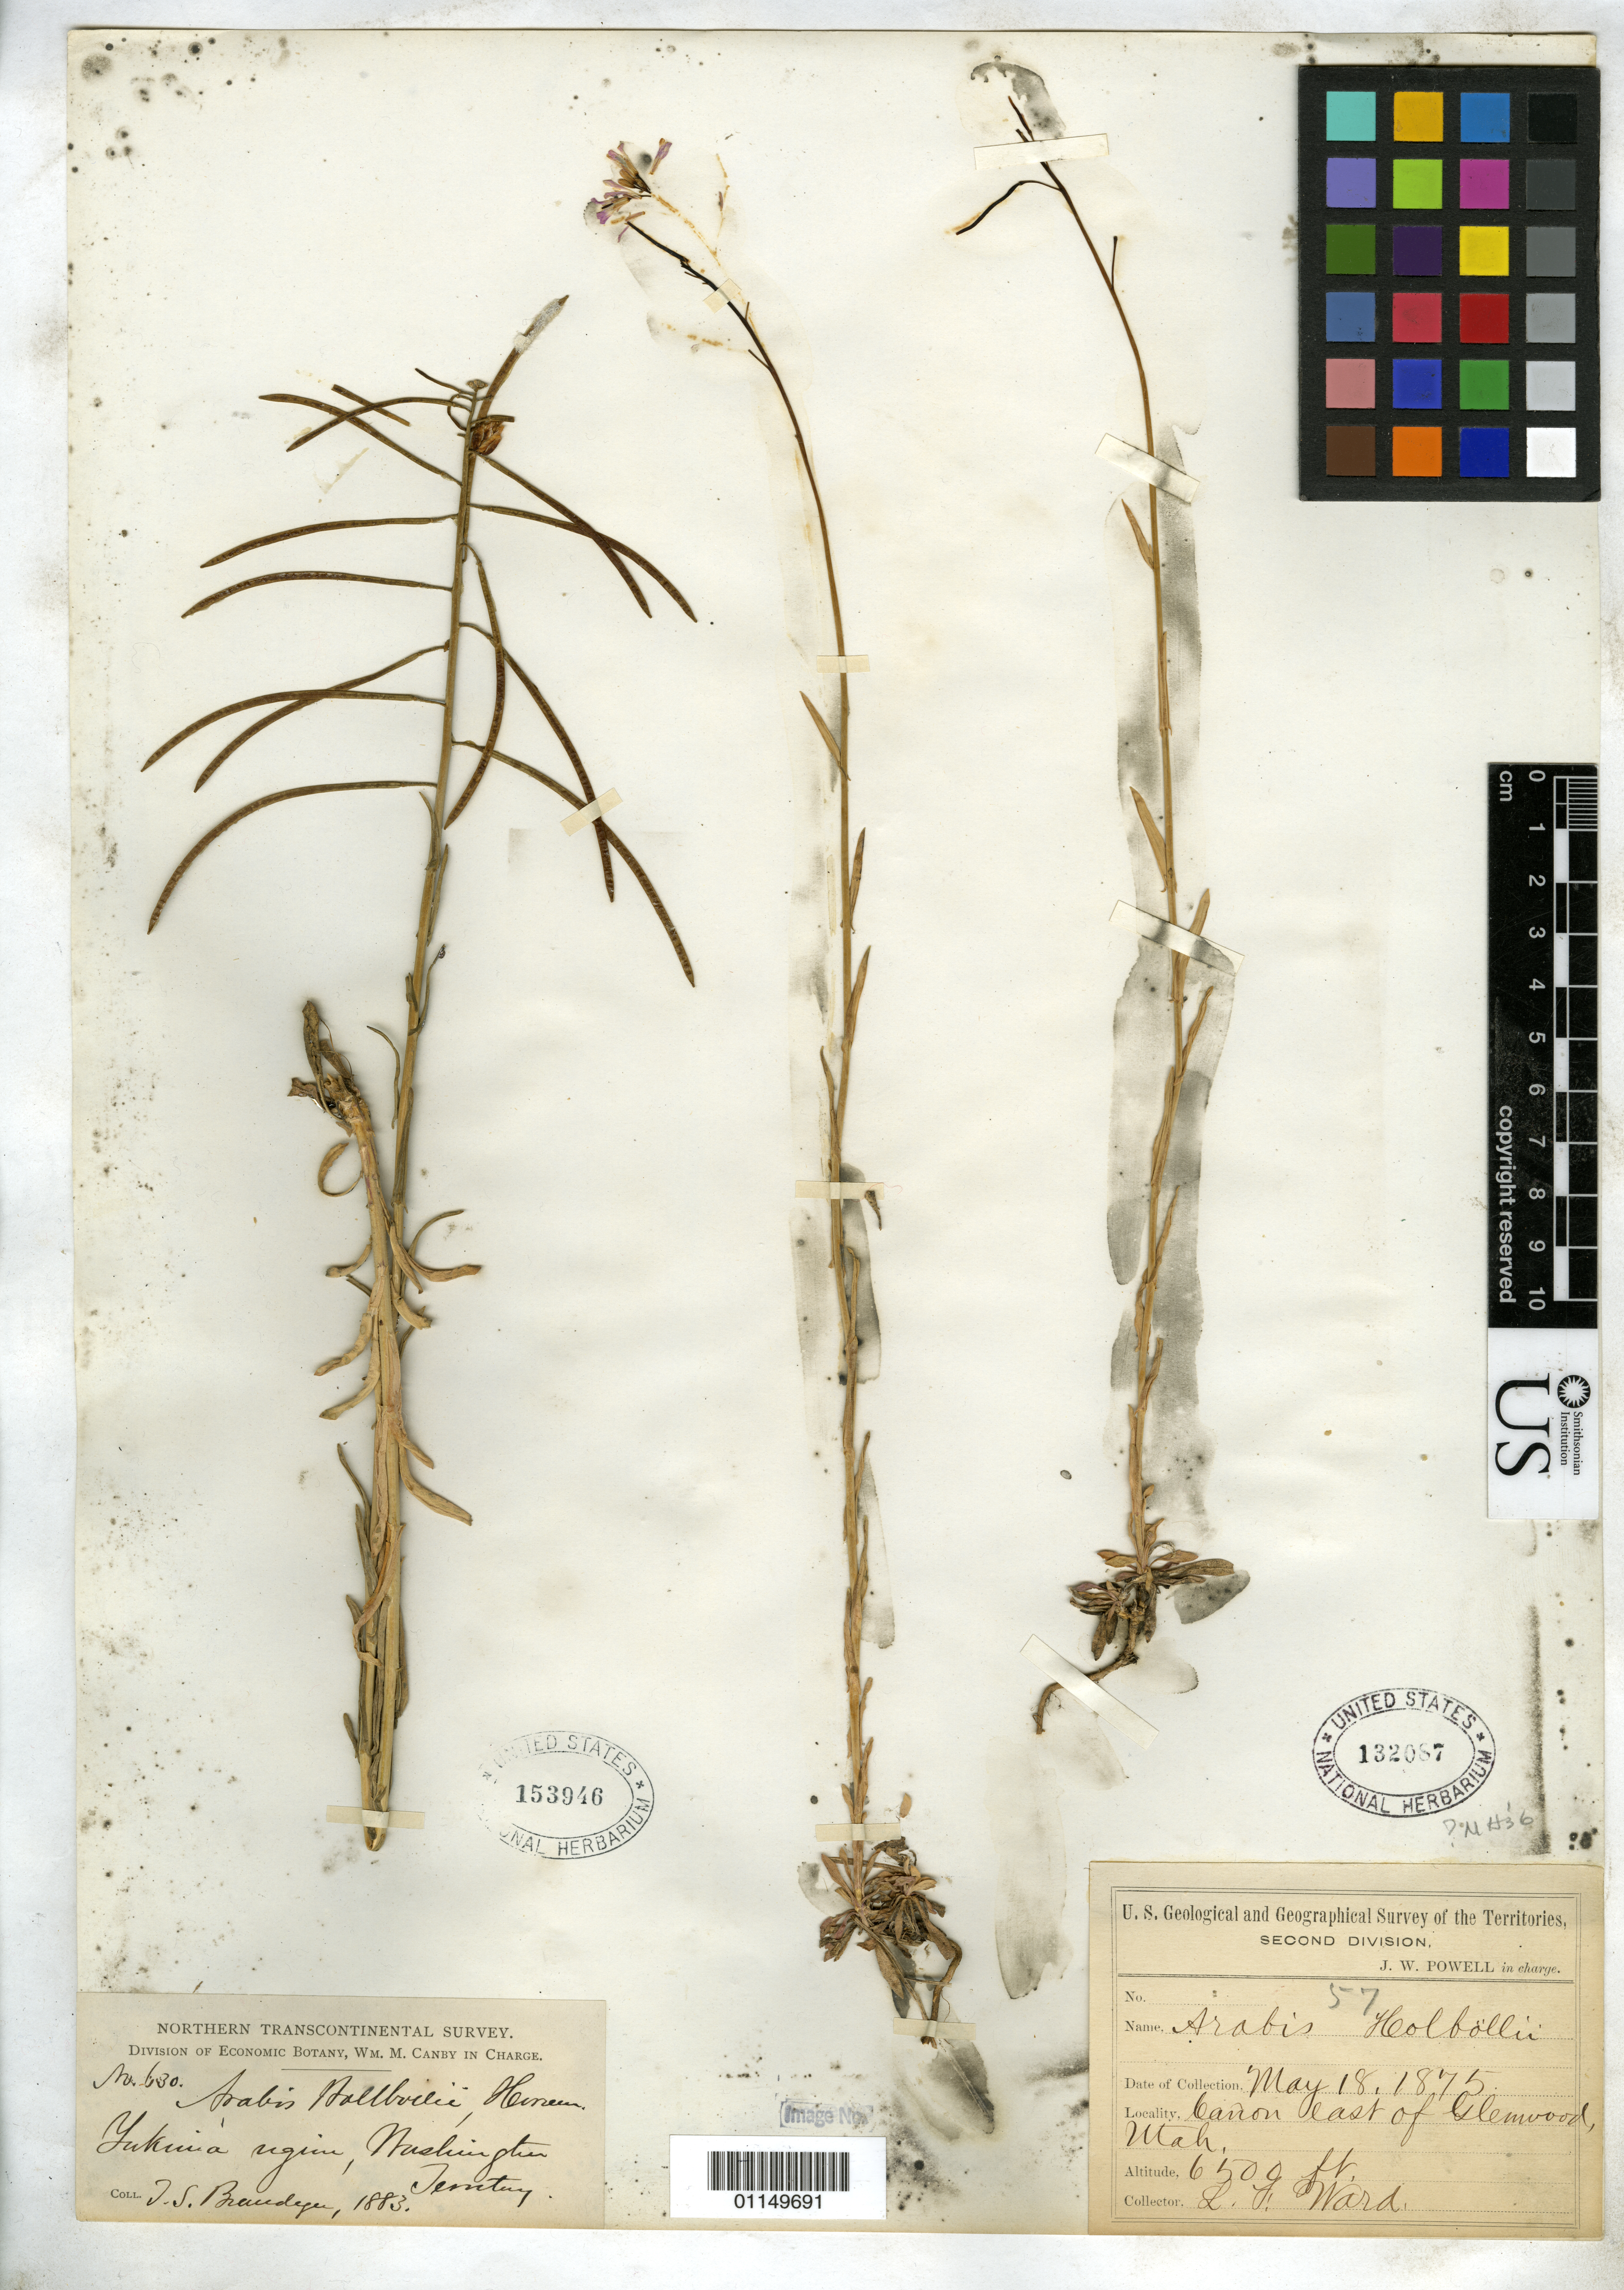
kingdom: Plantae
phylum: Tracheophyta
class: Magnoliopsida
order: Brassicales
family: Brassicaceae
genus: Arabis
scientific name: Arabis sparsiflora var. subvillosa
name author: (S. Watson) Rollins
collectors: L. F. Ward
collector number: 57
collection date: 1875-05-18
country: United States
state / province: Utah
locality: Canyon east of Glenwood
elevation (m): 1981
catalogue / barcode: US 132087